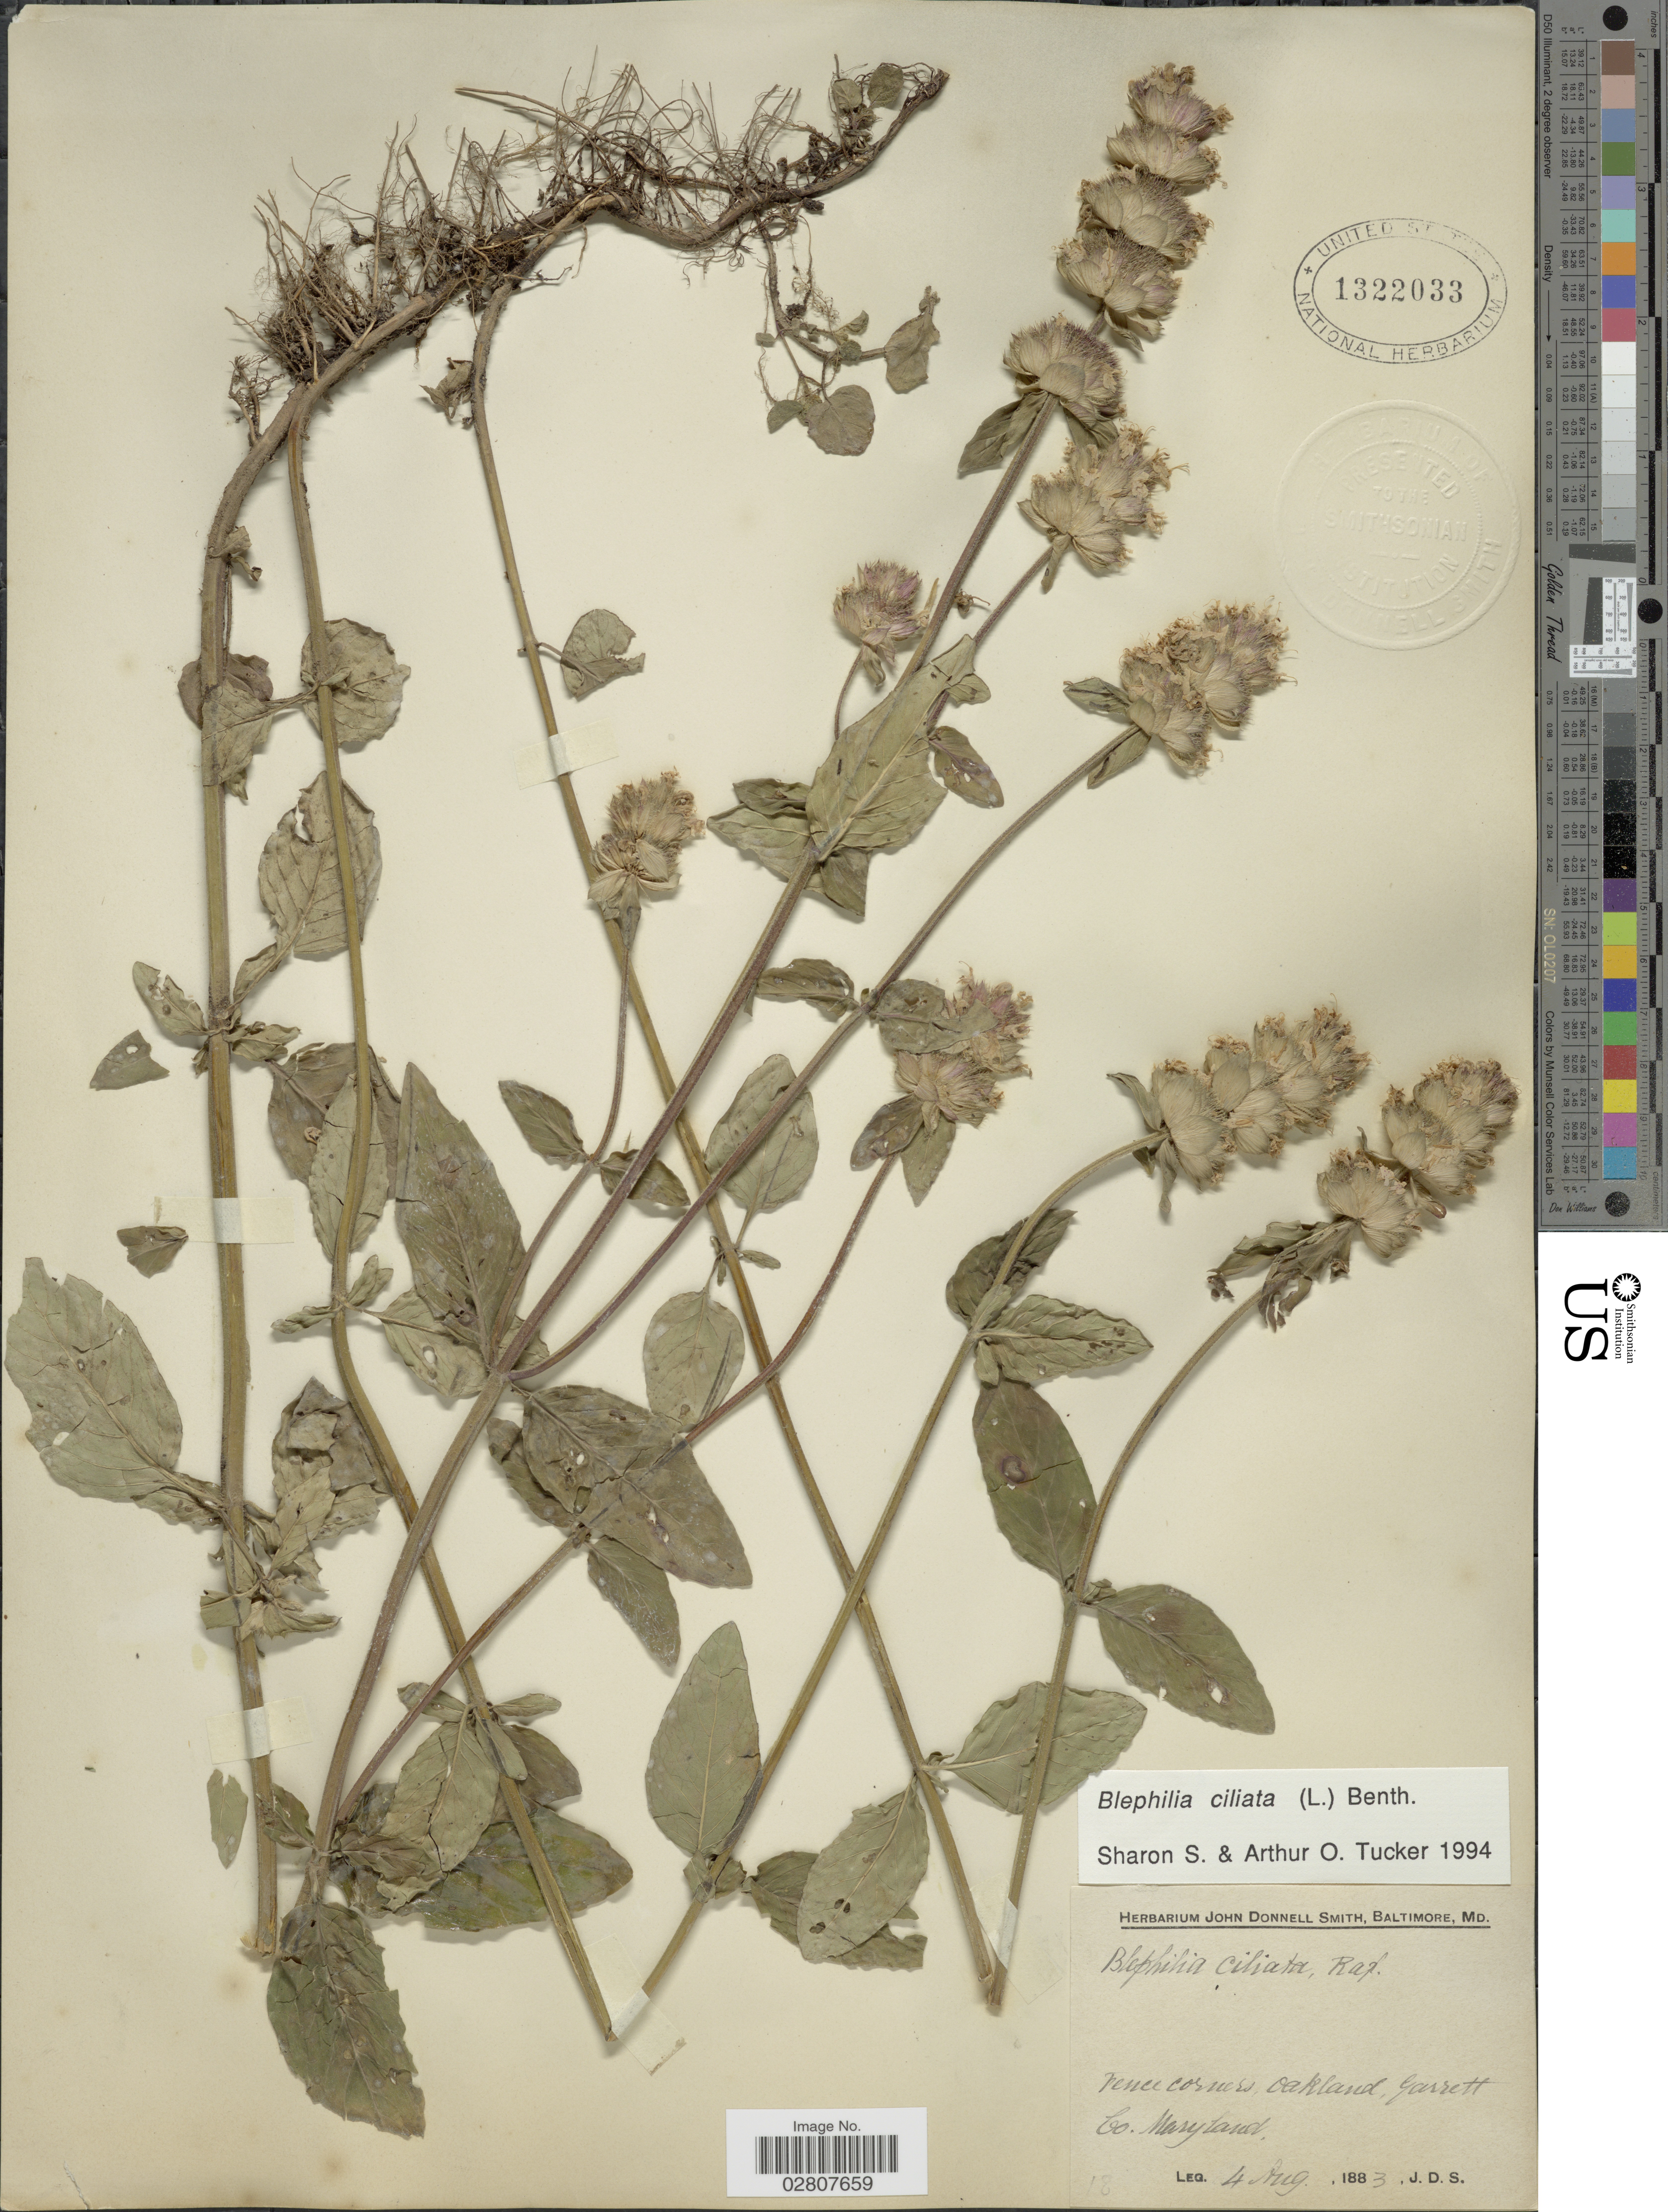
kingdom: Plantae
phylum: Tracheophyta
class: Magnoliopsida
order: Lamiales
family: Lamiaceae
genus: Blephilia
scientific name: Blephilia ciliata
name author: (L.) Raf. ex Benth.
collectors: J. Donnell Smith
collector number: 18?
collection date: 1883-08-04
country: United States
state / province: Maryland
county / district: Garrett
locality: Fence corners, Oakland, Garrett Co.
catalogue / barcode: US 1322033